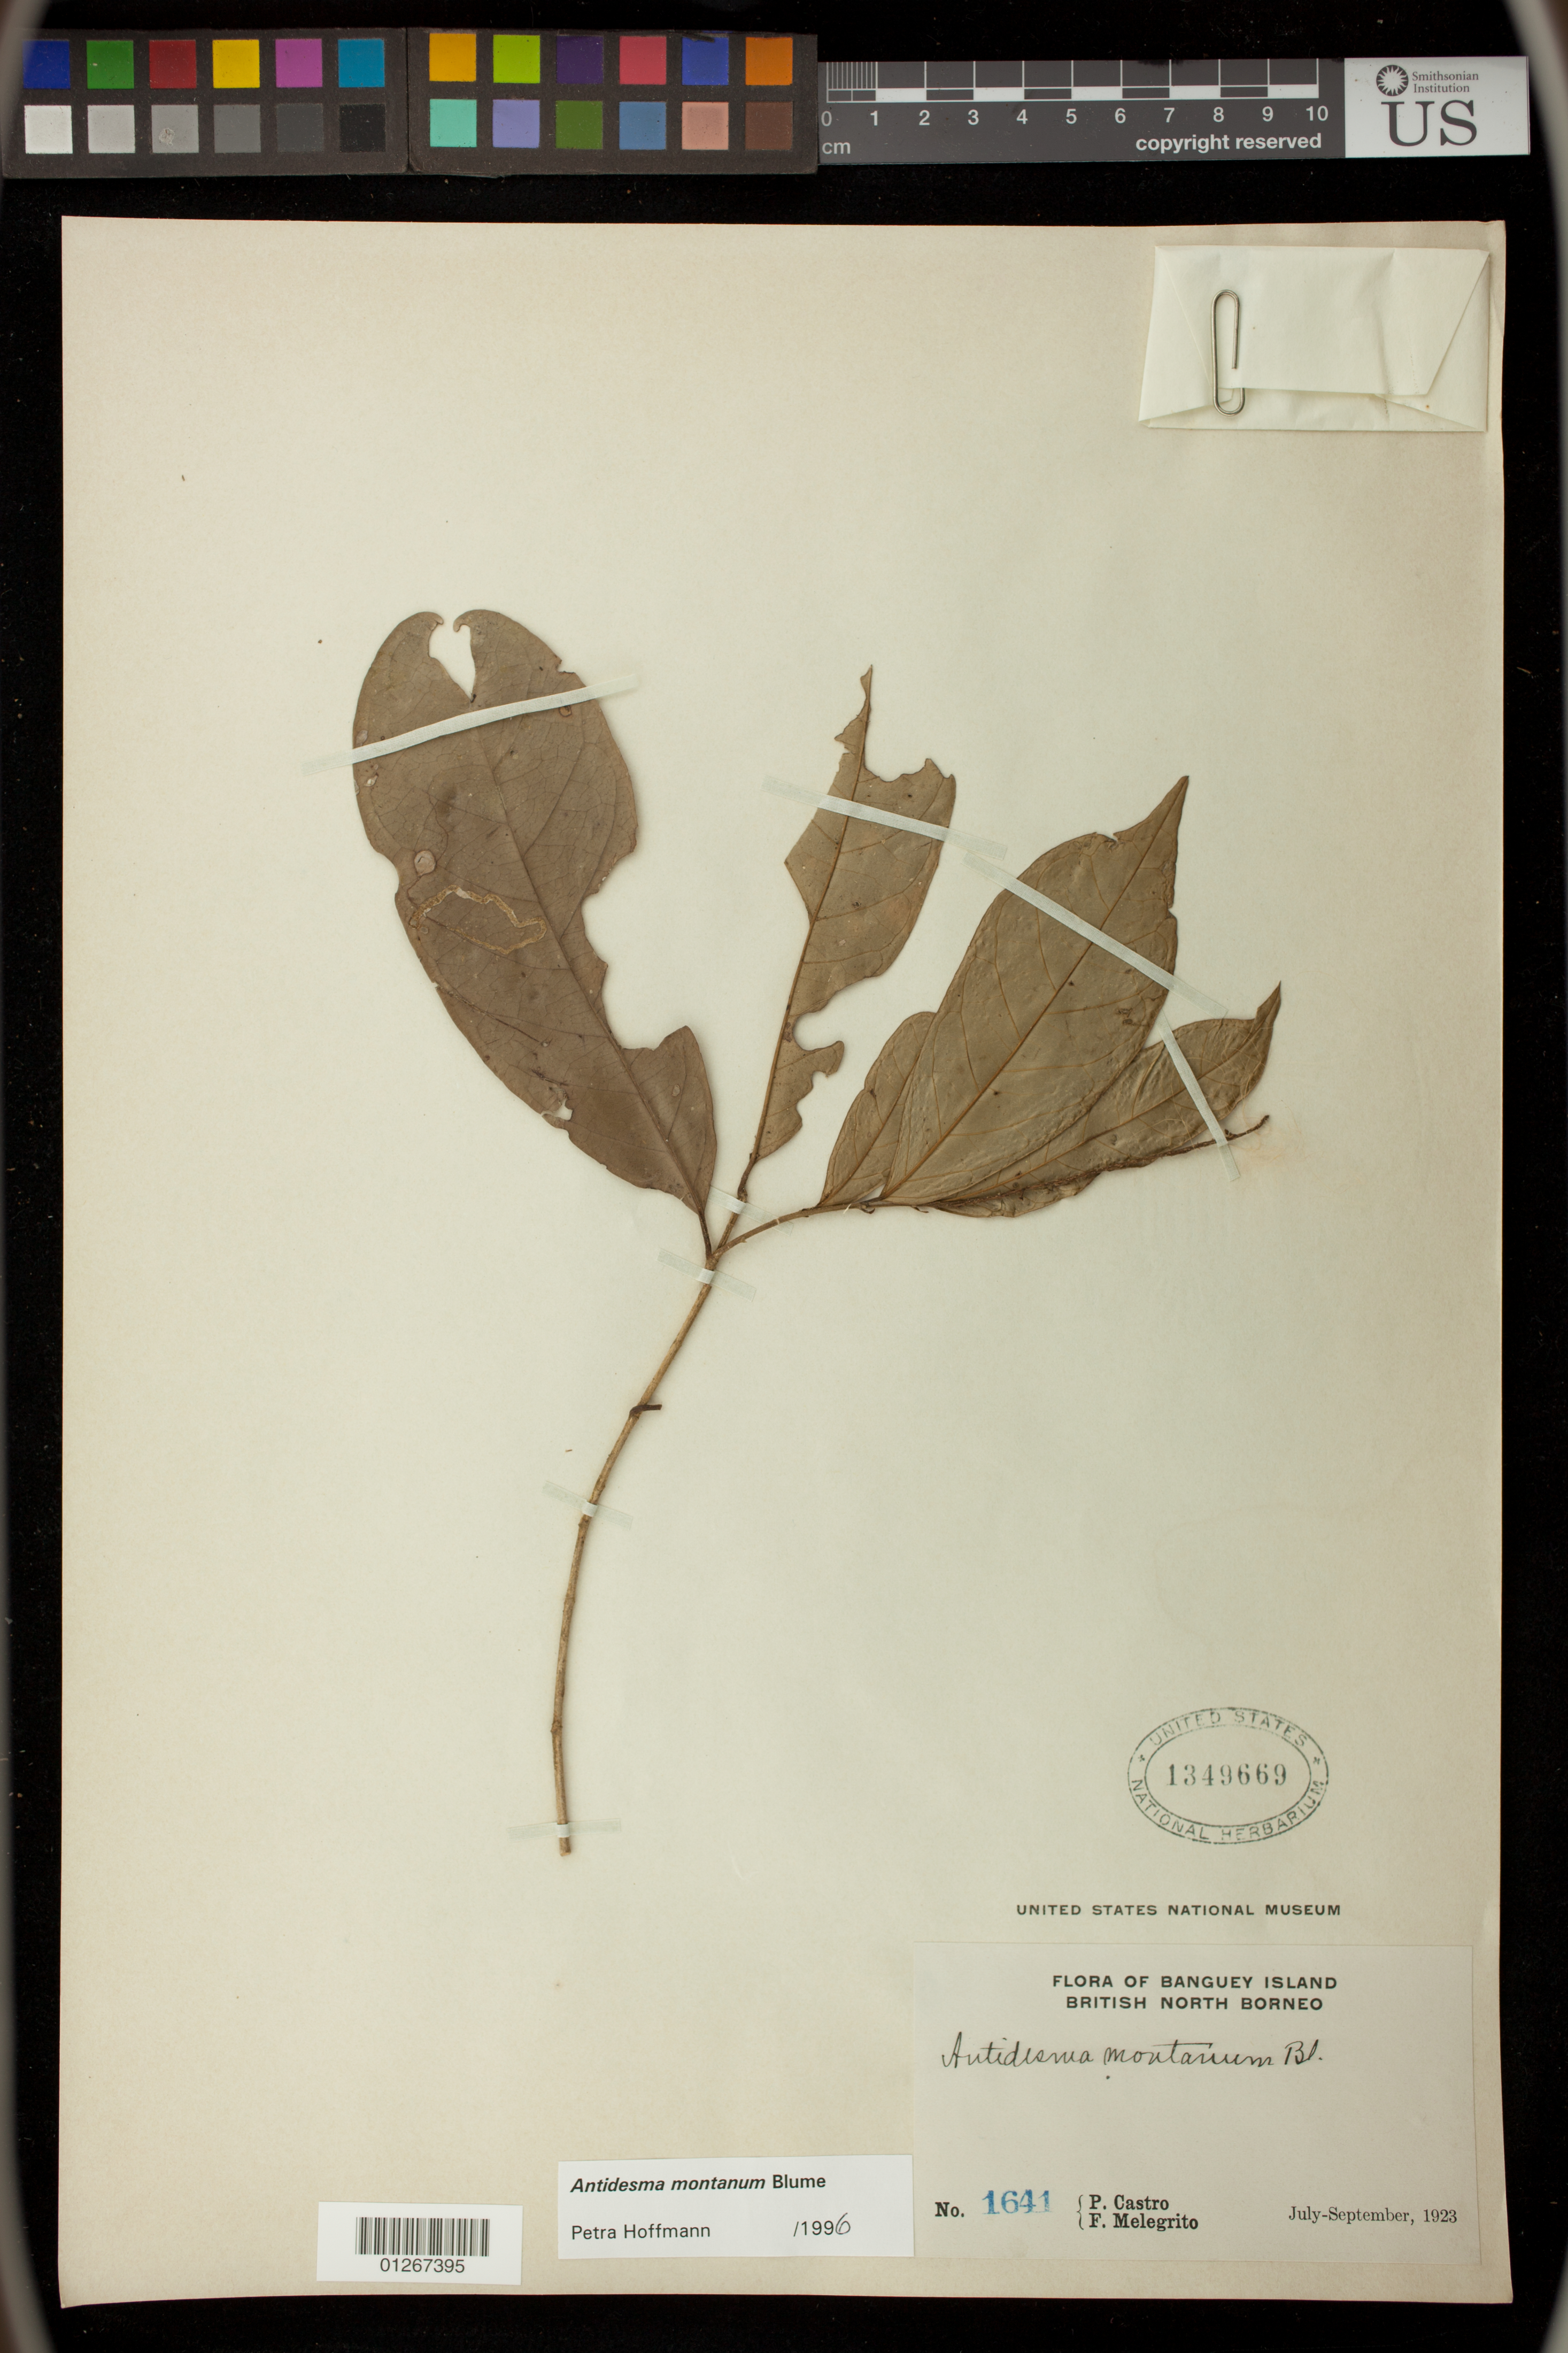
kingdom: Plantae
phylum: Tracheophyta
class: Magnoliopsida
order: Malpighiales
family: Phyllanthaceae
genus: Antidesma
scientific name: Antidesma montanum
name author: Blume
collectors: P. Castro & F. Melegrito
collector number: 1641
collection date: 1923-07/1923-09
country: Malaysia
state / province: Sabah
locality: Banguey Island, British North Borneo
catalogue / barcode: US 1349669